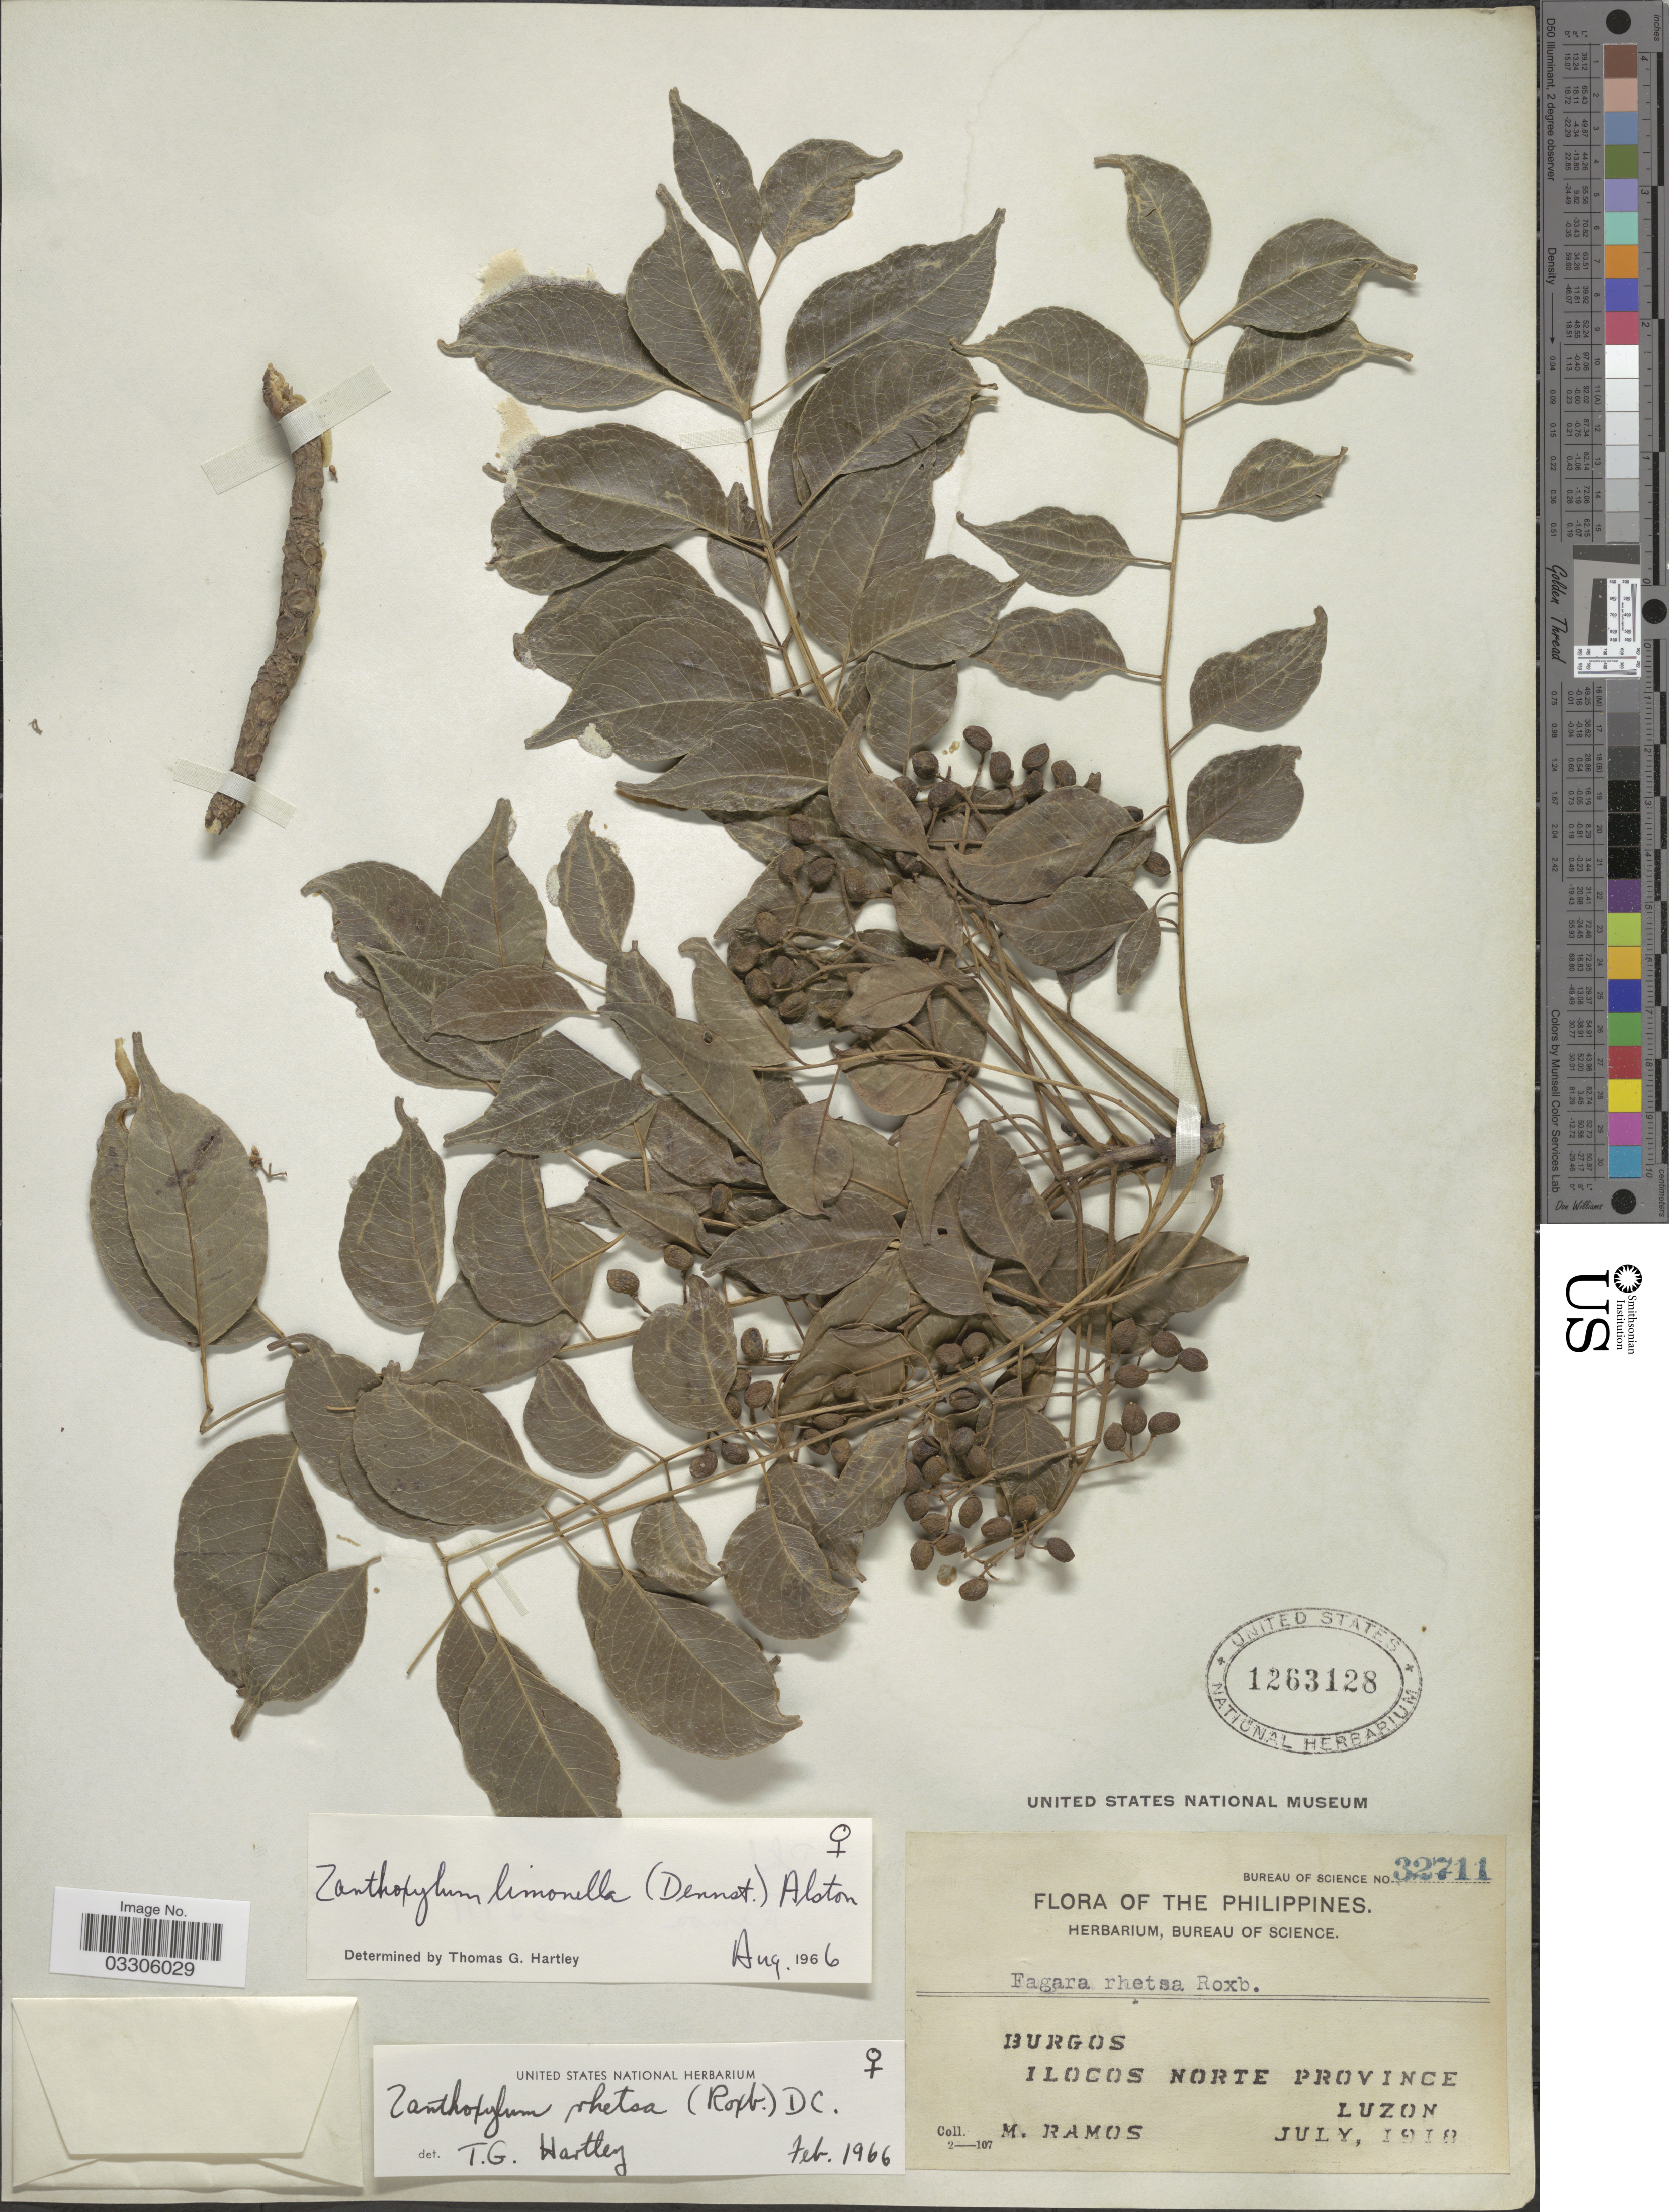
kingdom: Plantae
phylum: Tracheophyta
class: Magnoliopsida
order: Sapindales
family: Rutaceae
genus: Zanthoxylum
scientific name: Zanthoxylum limonella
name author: (Dennst.) Alston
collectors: M. Ramos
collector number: Bureau of Science 32711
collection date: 1918-07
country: Philippines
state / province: Ilocos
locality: Burgos, Ilocos Norte Province, Luzon.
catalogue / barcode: US 1263128